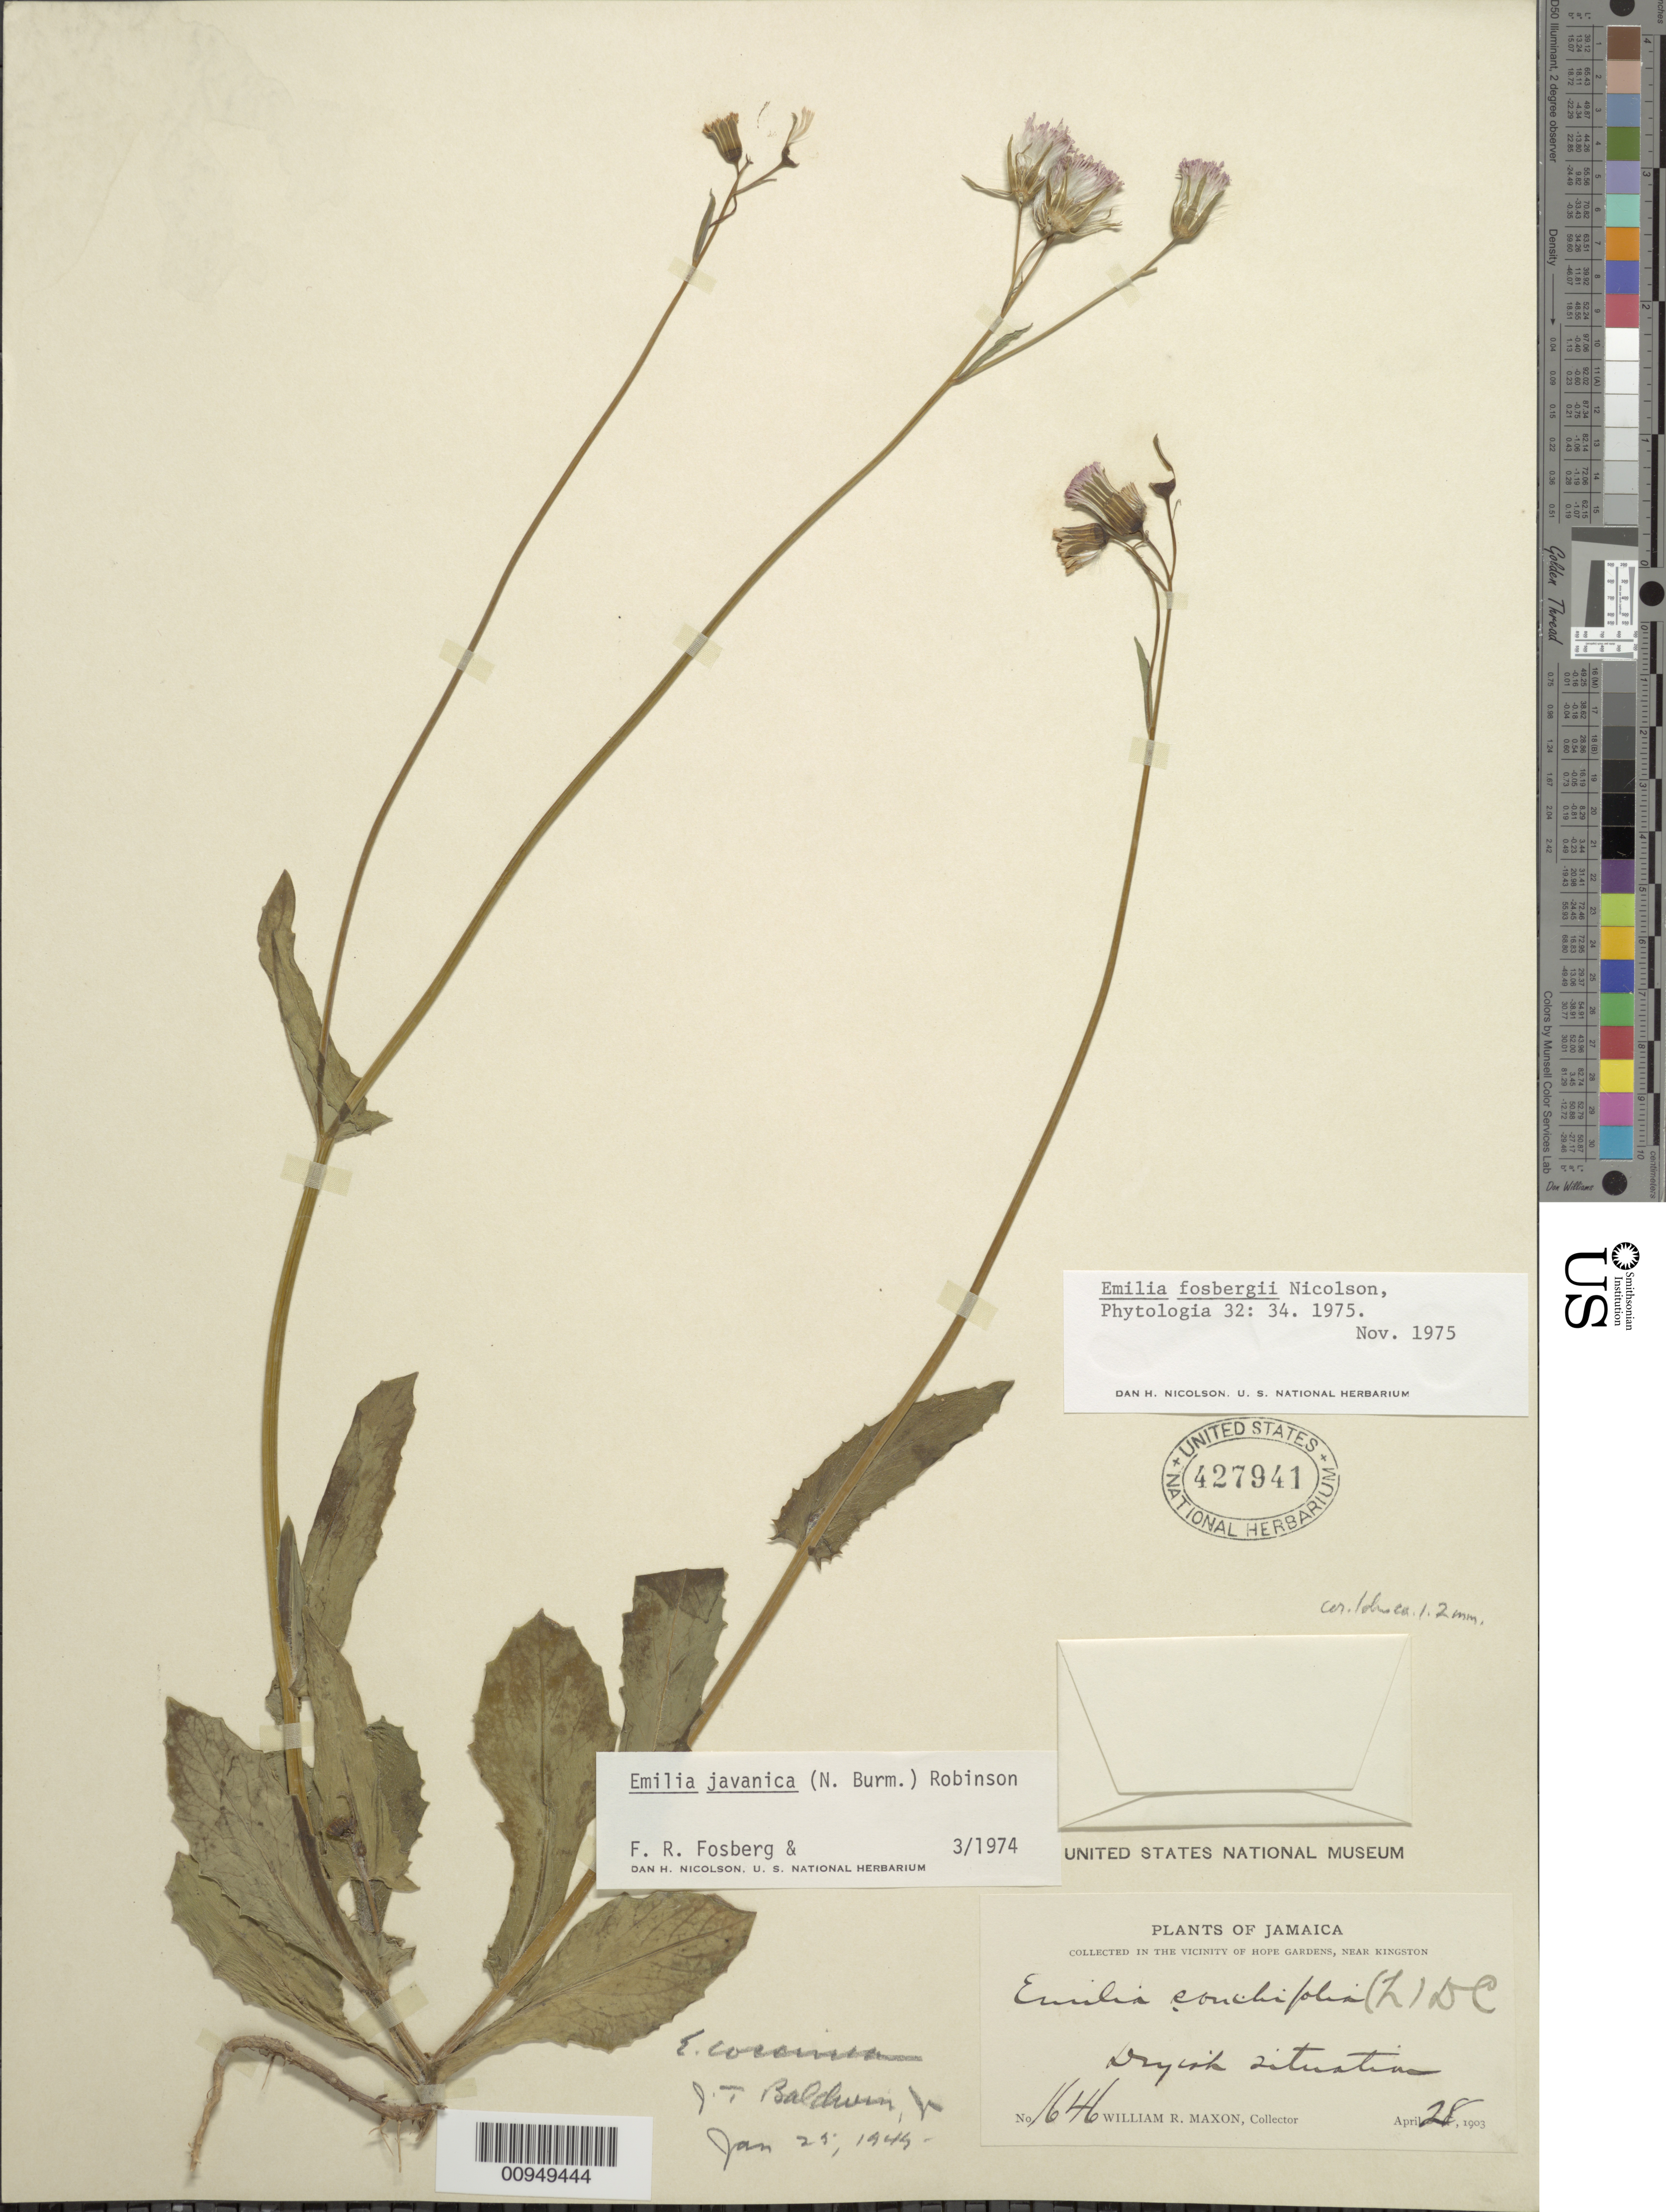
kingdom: Plantae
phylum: Tracheophyta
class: Magnoliopsida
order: Asterales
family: Asteraceae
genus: Emilia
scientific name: Emilia fosbergii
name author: Nicolson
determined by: Nicolson, Dan H.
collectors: W. R. Maxon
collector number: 1646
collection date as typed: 28 Apr 1903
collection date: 1903-04-28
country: Jamaica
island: Jamaica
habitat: Dryish situation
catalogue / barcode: US 427941